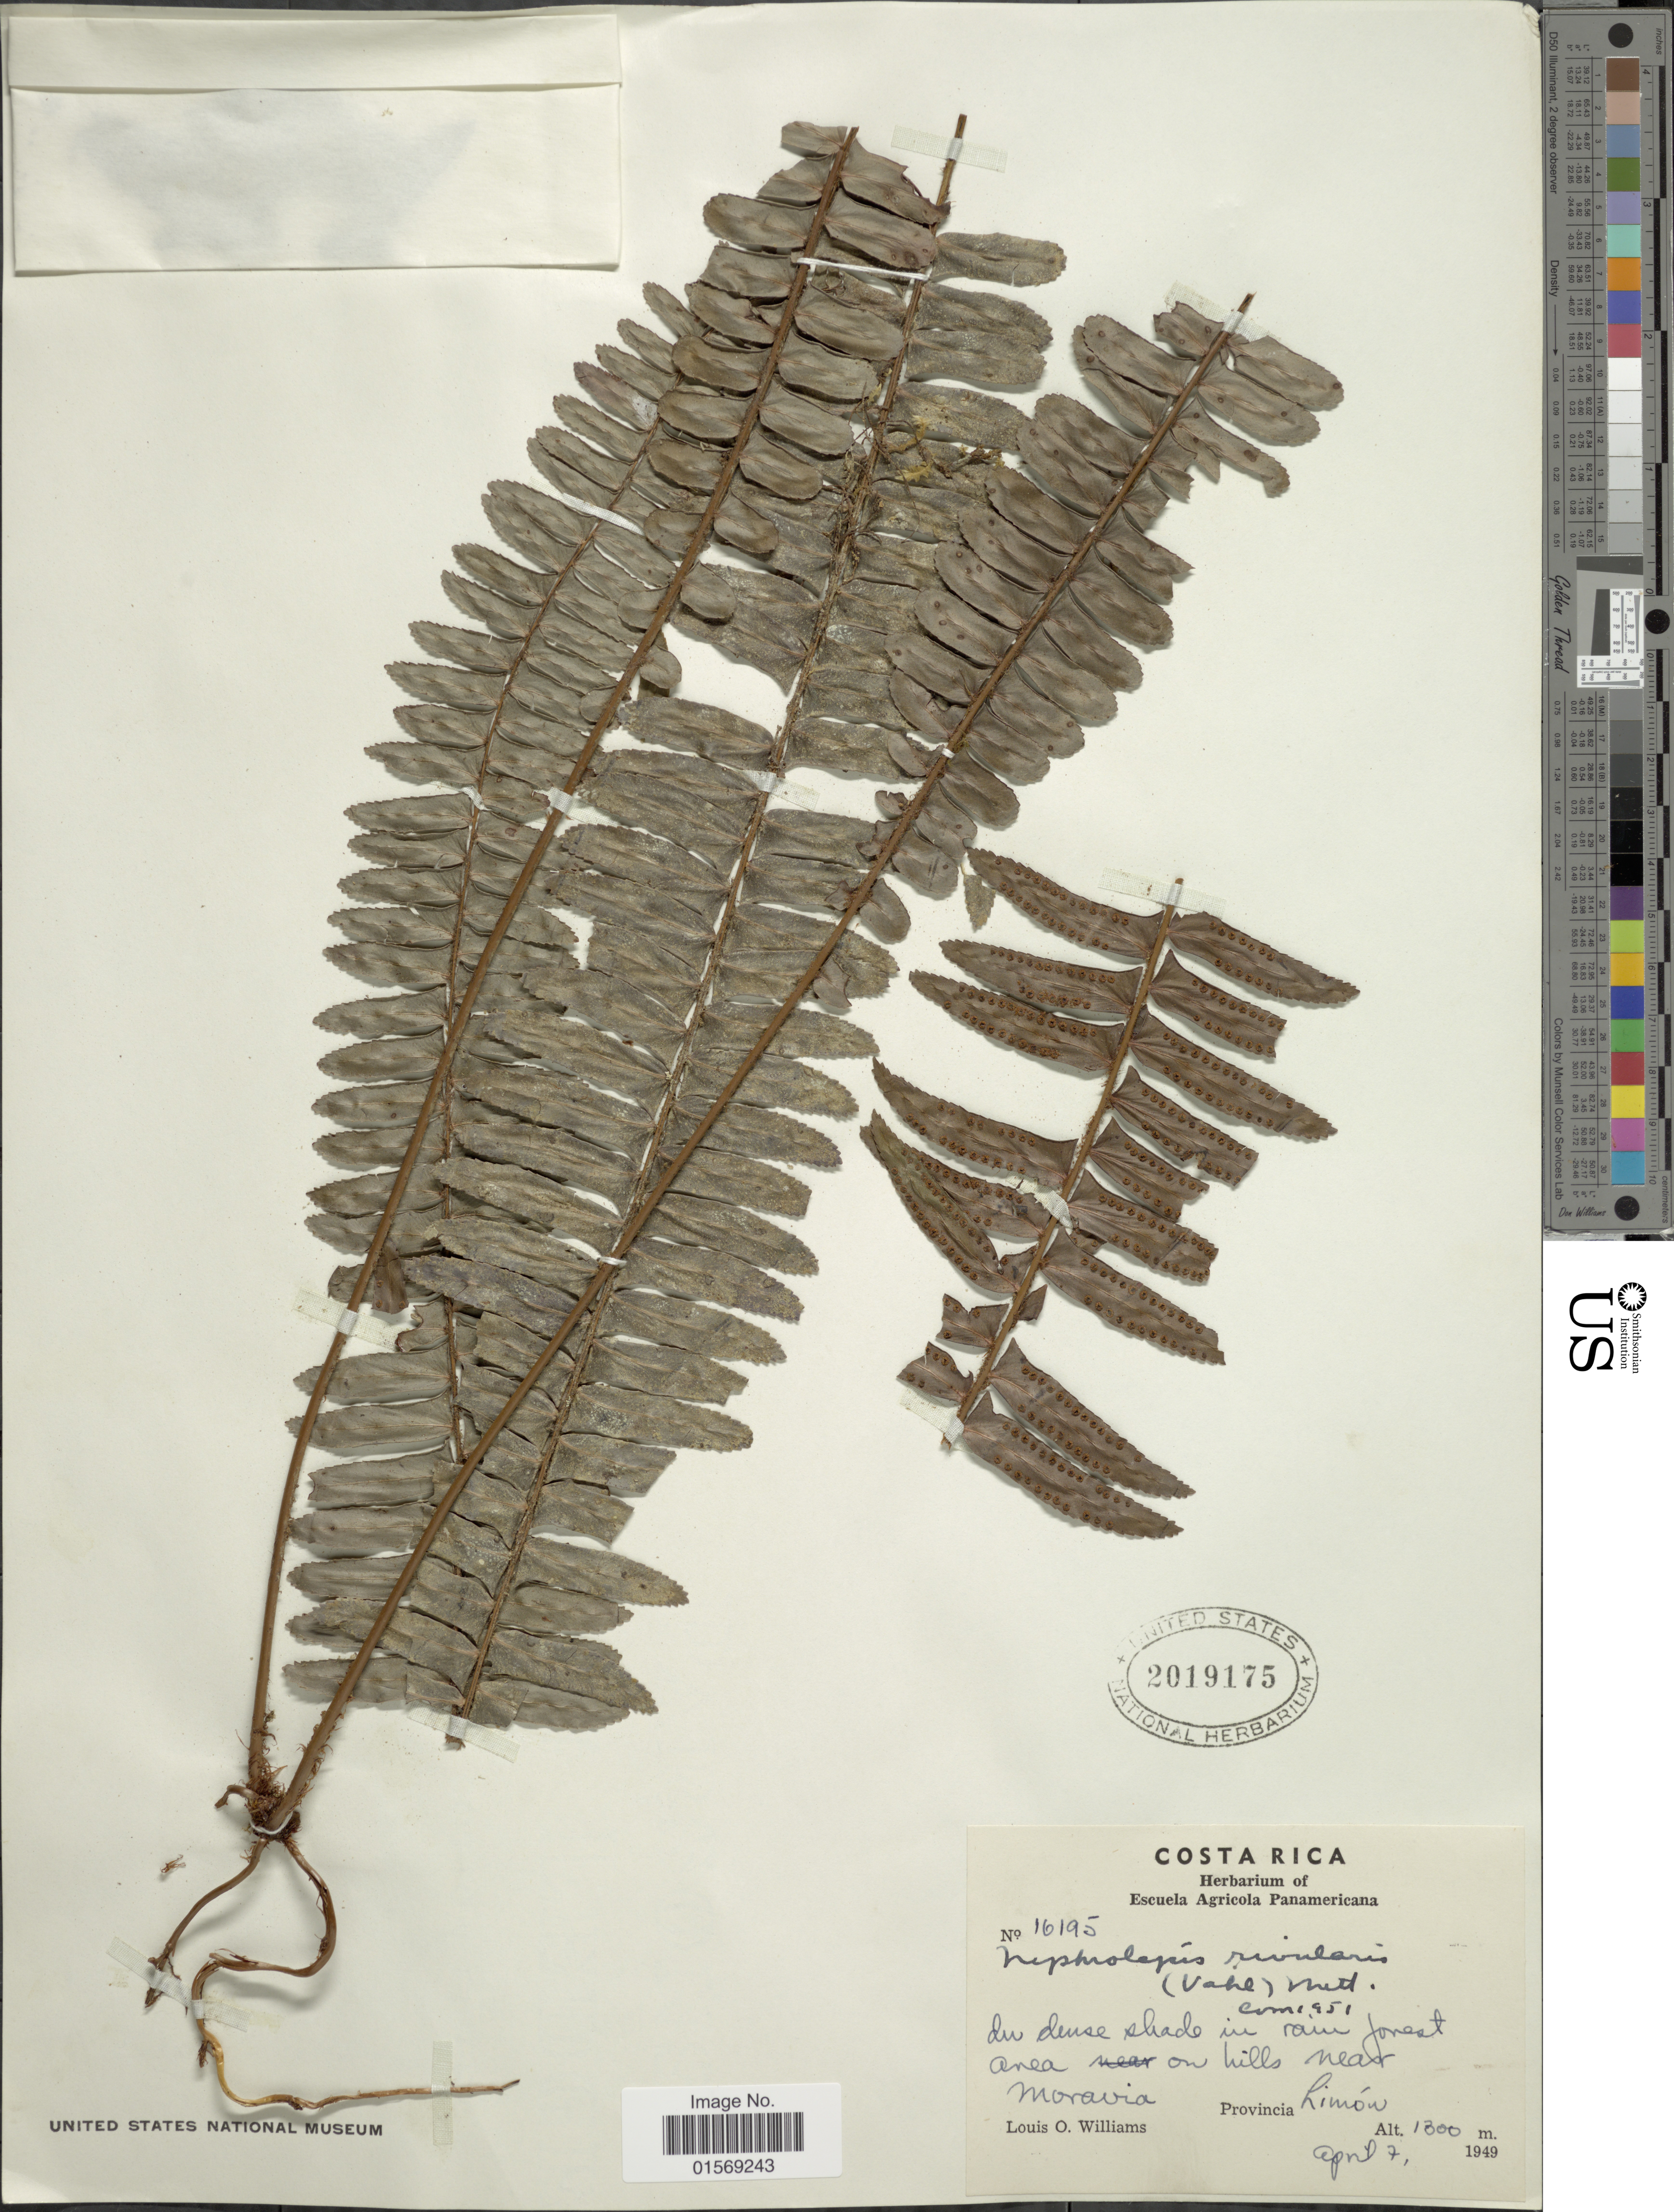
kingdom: Plantae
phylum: Tracheophyta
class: Polypodiopsida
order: Polypodiales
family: Nephrolepidaceae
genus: Nephrolepis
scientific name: Nephrolepis rivularis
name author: (Vahl) Mett. ex Krug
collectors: L. O. Williams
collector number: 16195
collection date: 1949-04-07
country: Costa Rica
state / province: Limón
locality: Costa Rica. area on hills near Moravia. Provincia Limon.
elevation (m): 1300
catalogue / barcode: US 2019175